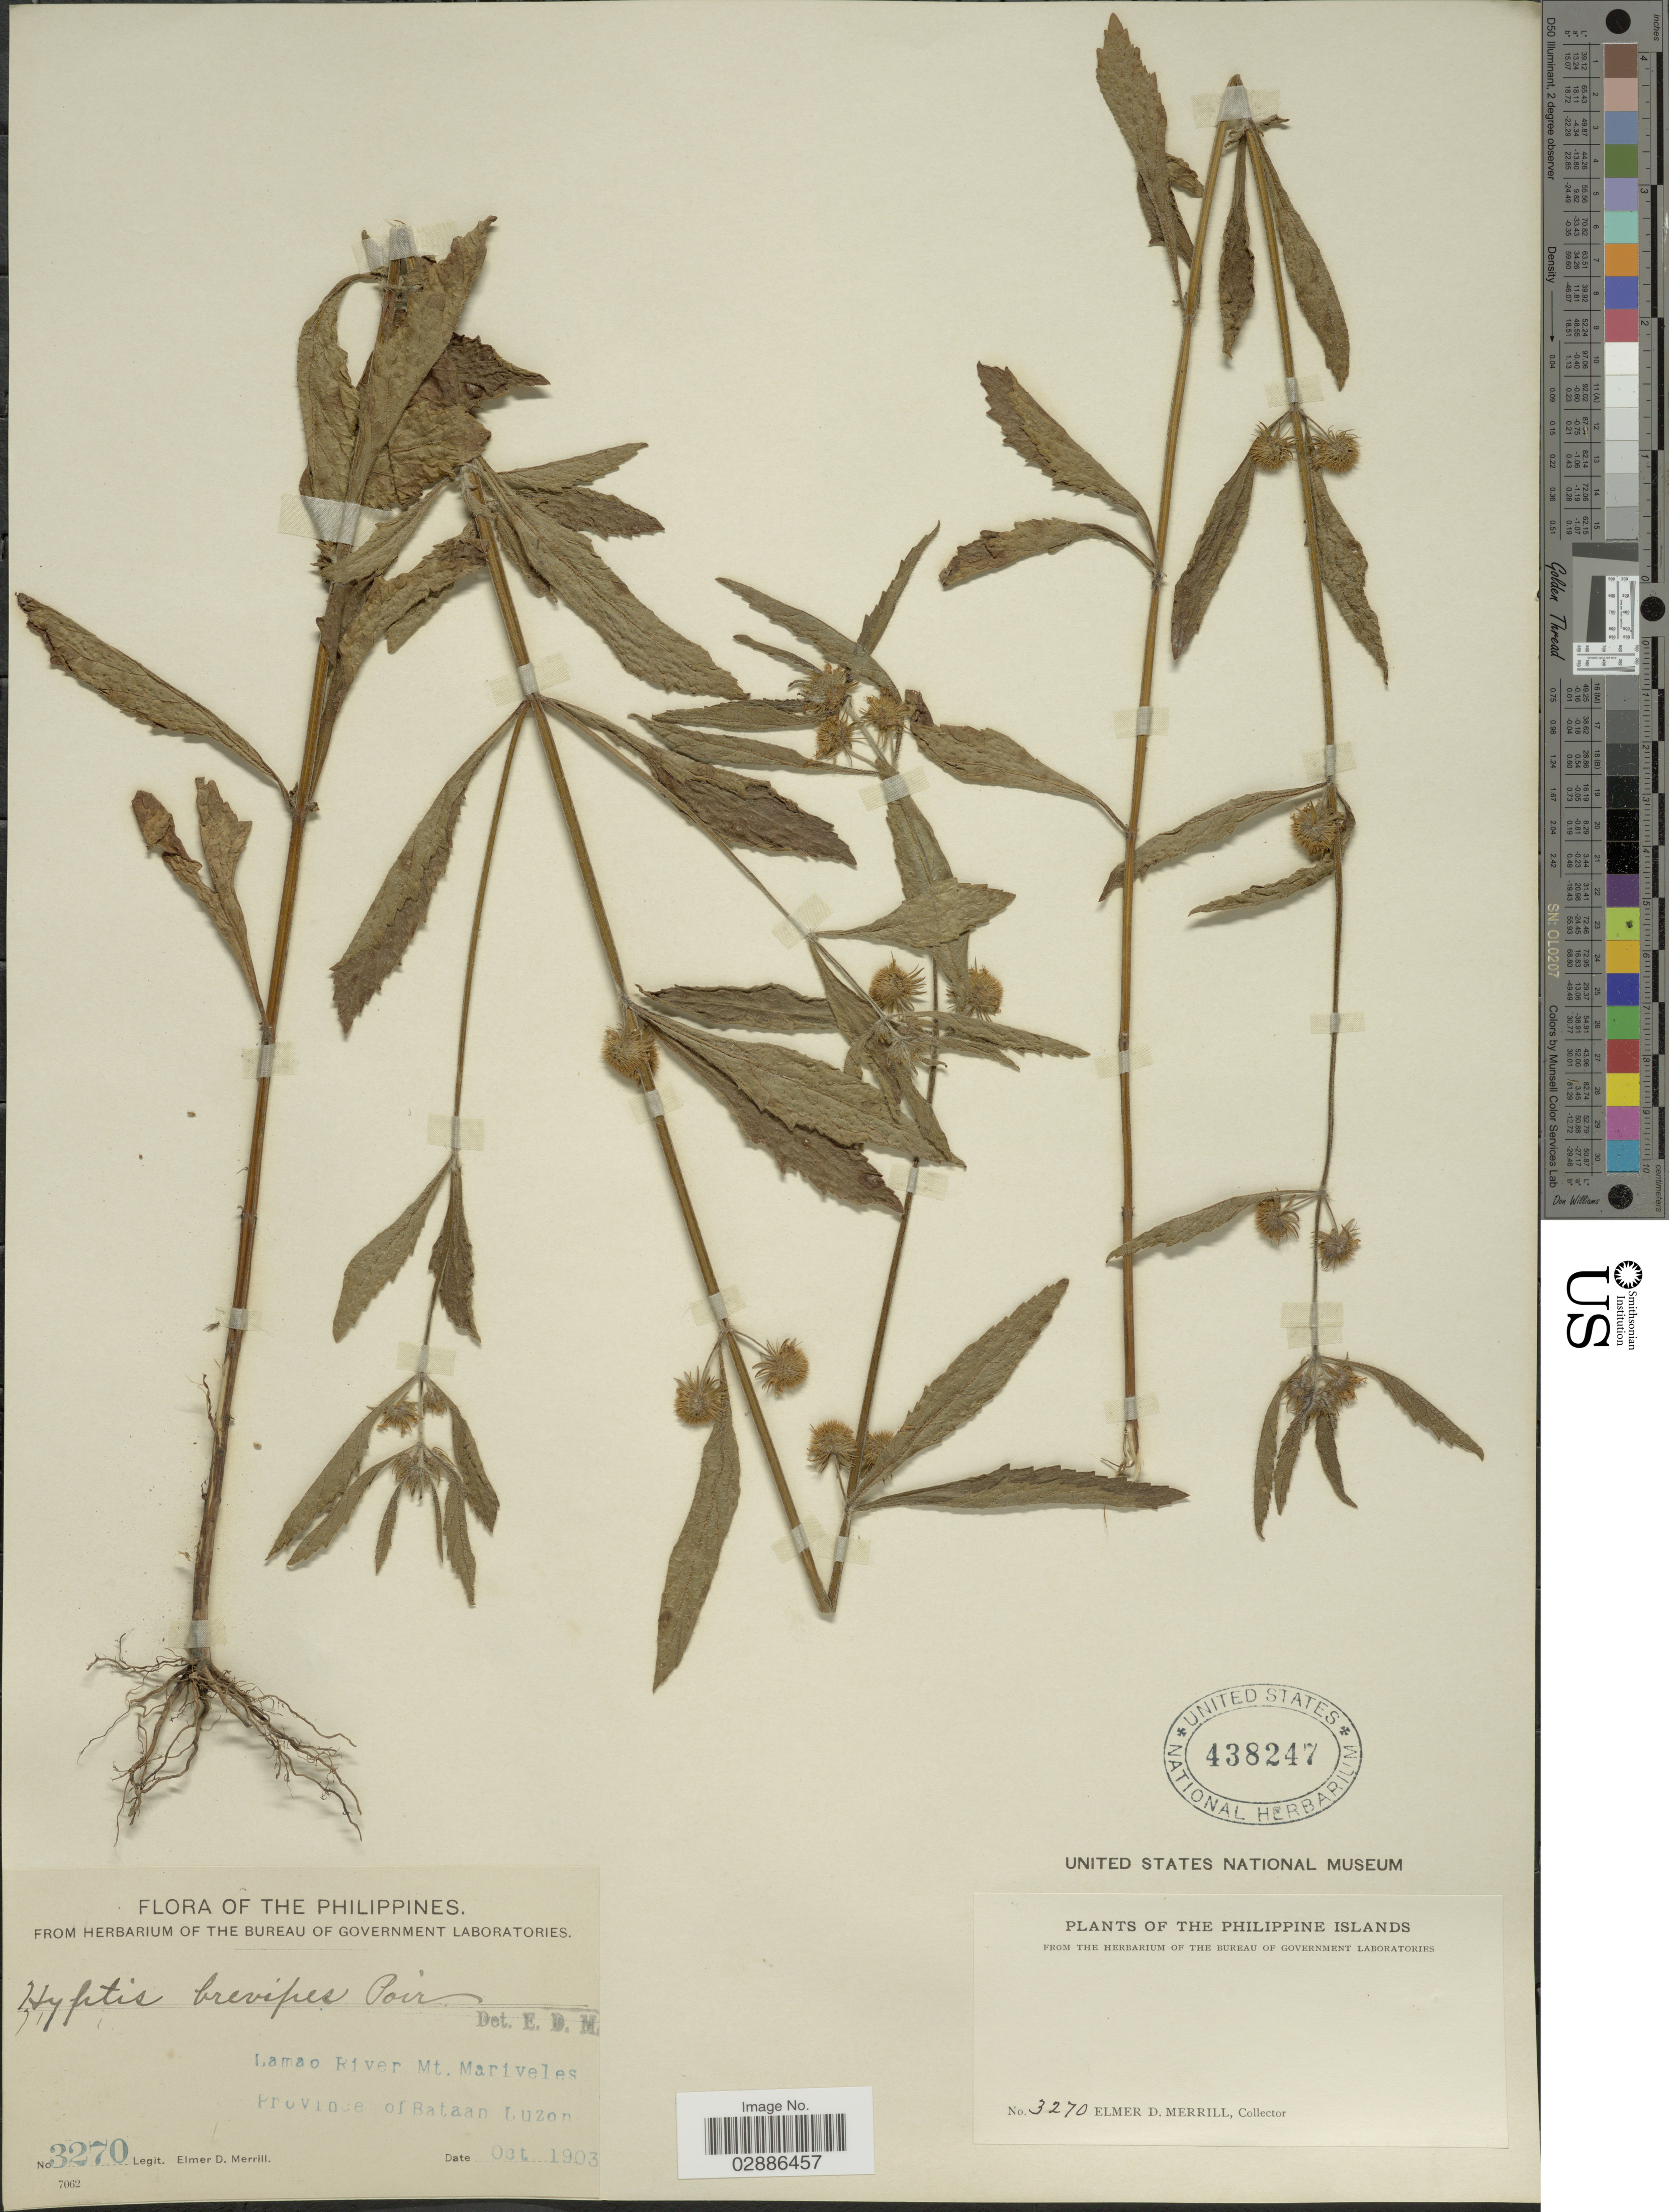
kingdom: Plantae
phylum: Tracheophyta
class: Magnoliopsida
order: Lamiales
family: Lamiaceae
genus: Hyptis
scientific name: Hyptis sp.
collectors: E. D. Merrill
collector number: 3270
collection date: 1903-10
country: Philippines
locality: Lamao River Mt. Mariveles, Province of Bataan Luzon.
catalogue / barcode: US 438247